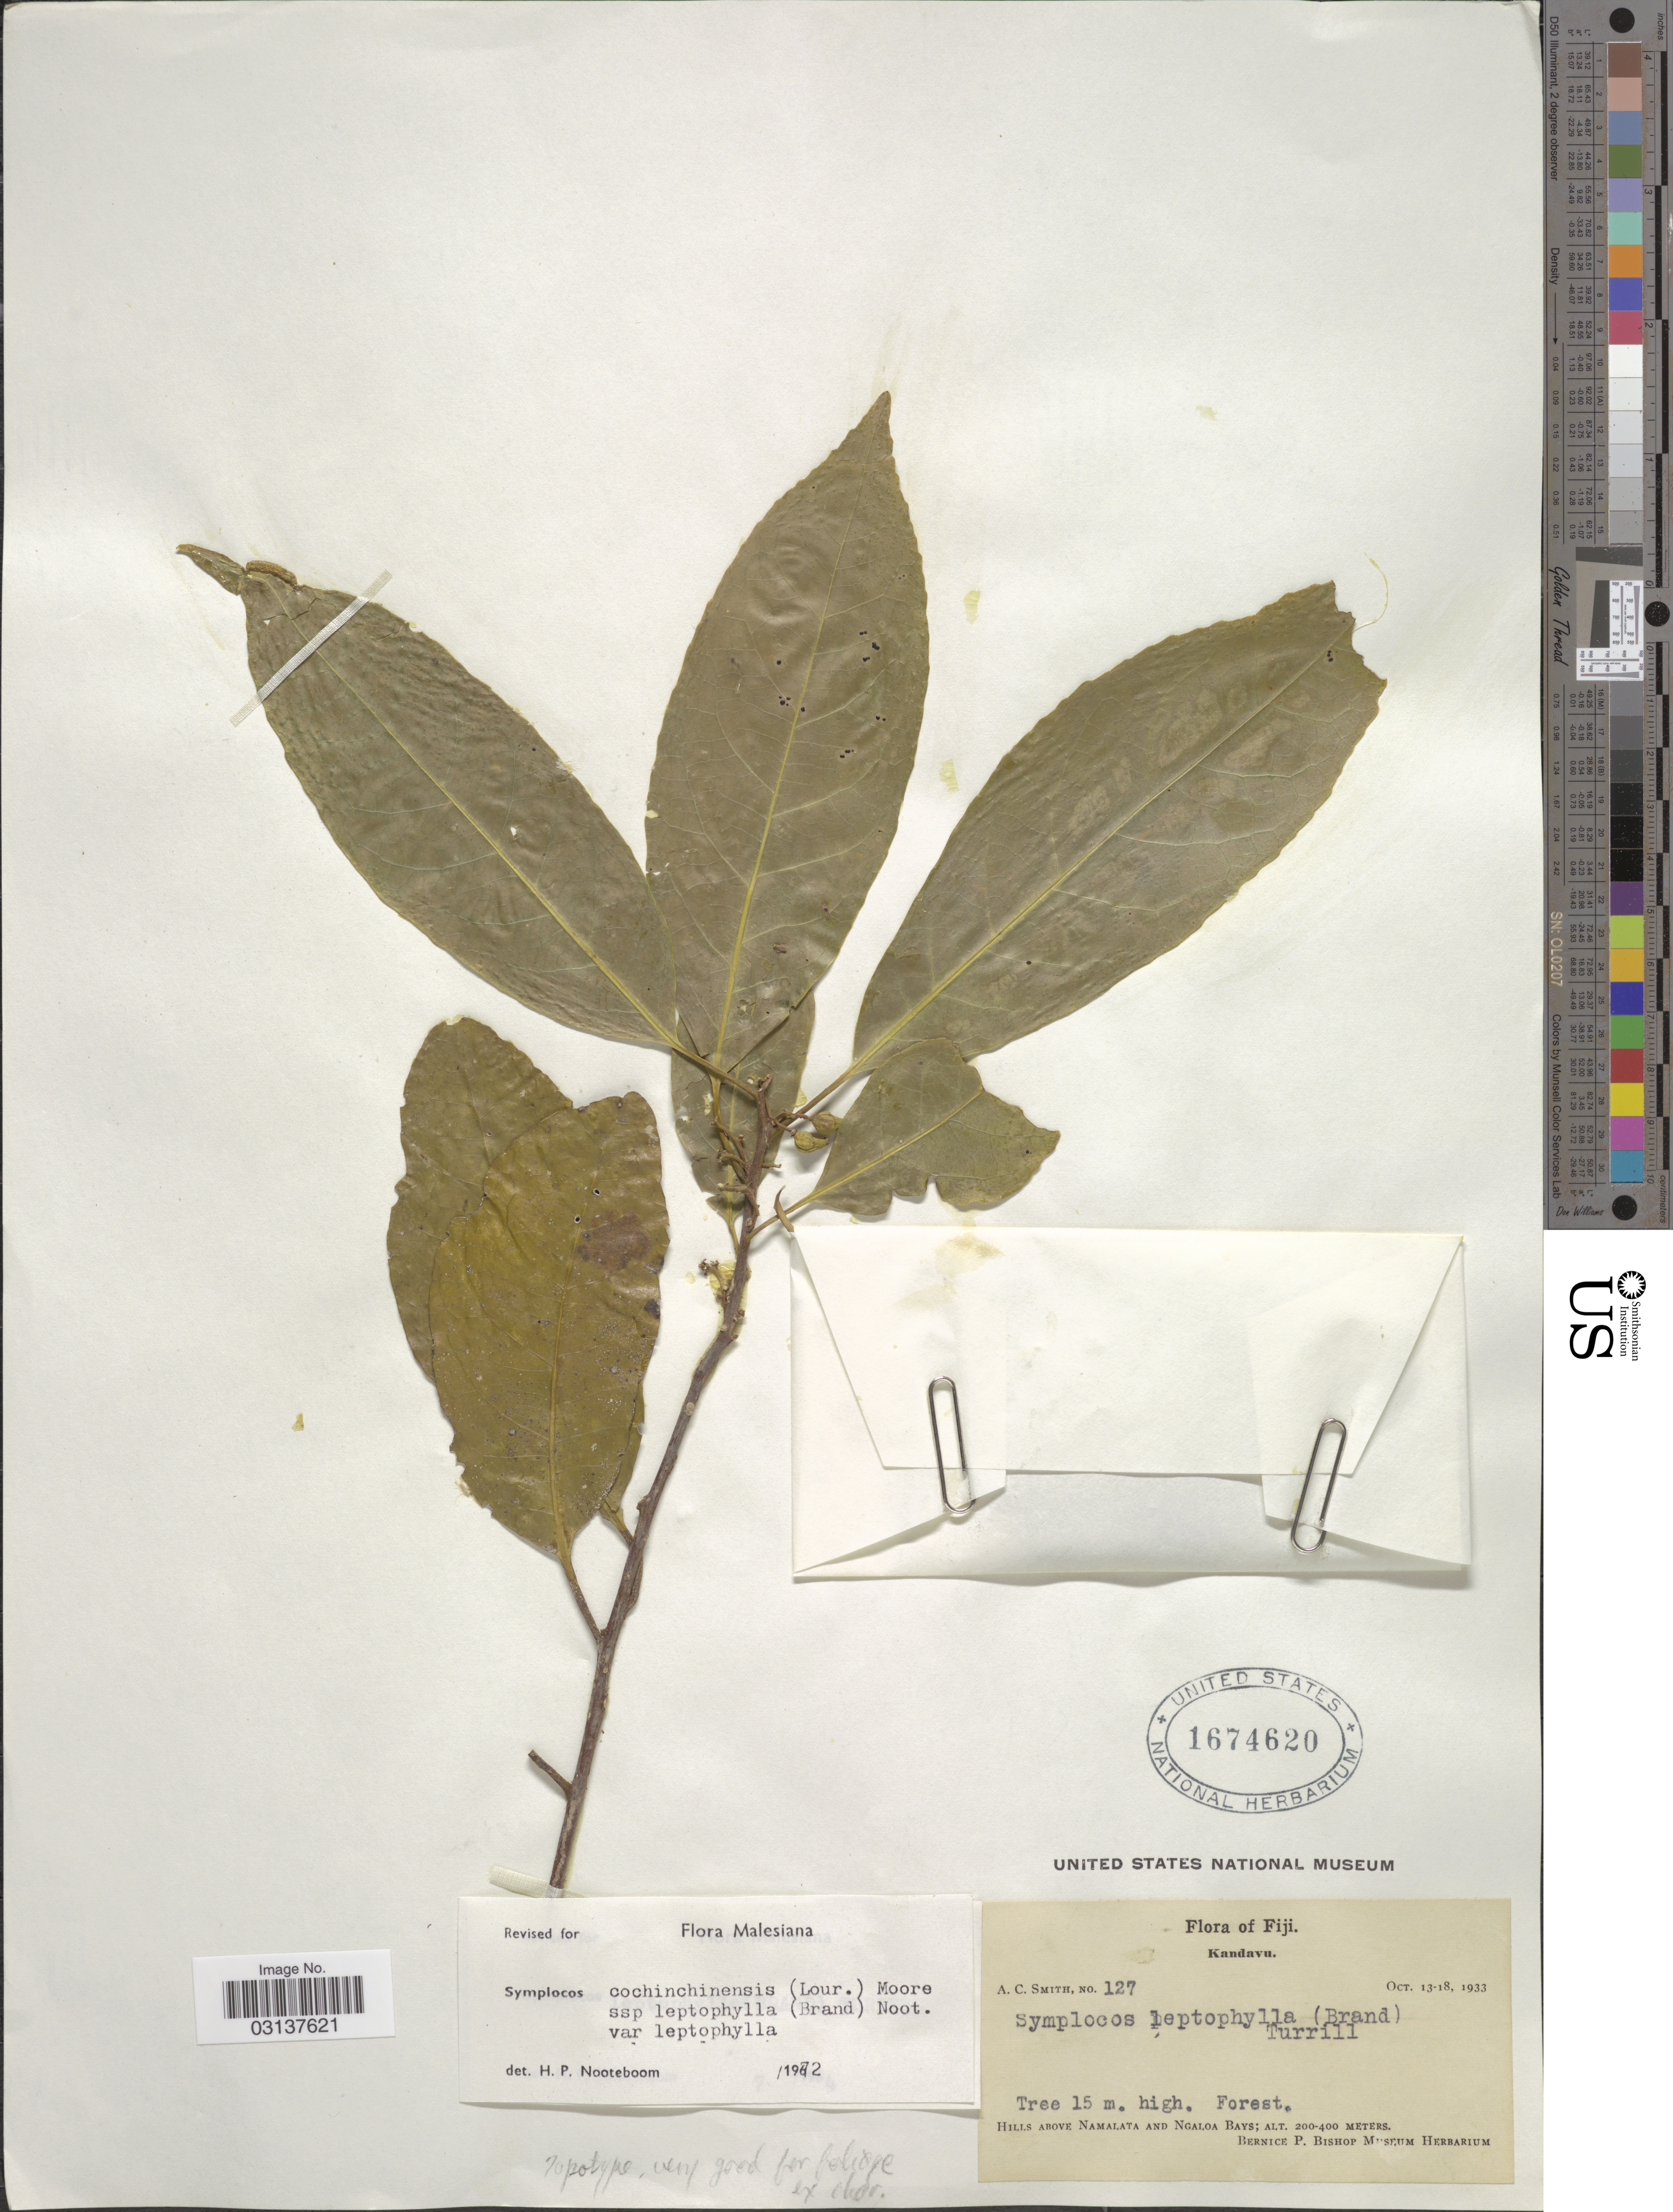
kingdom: Plantae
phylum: Tracheophyta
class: Magnoliopsida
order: Ericales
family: Symplocaceae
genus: Symplocos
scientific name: Symplocos cochinchinensis var. leptophylla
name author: (Brand) Noot.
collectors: A. C. Smith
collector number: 127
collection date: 1933-10-13/1933-10-18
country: Fiji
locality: Fiji, Kandavu, Hills above Namalata and Ngaloa Bays.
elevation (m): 200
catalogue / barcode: US 1674620